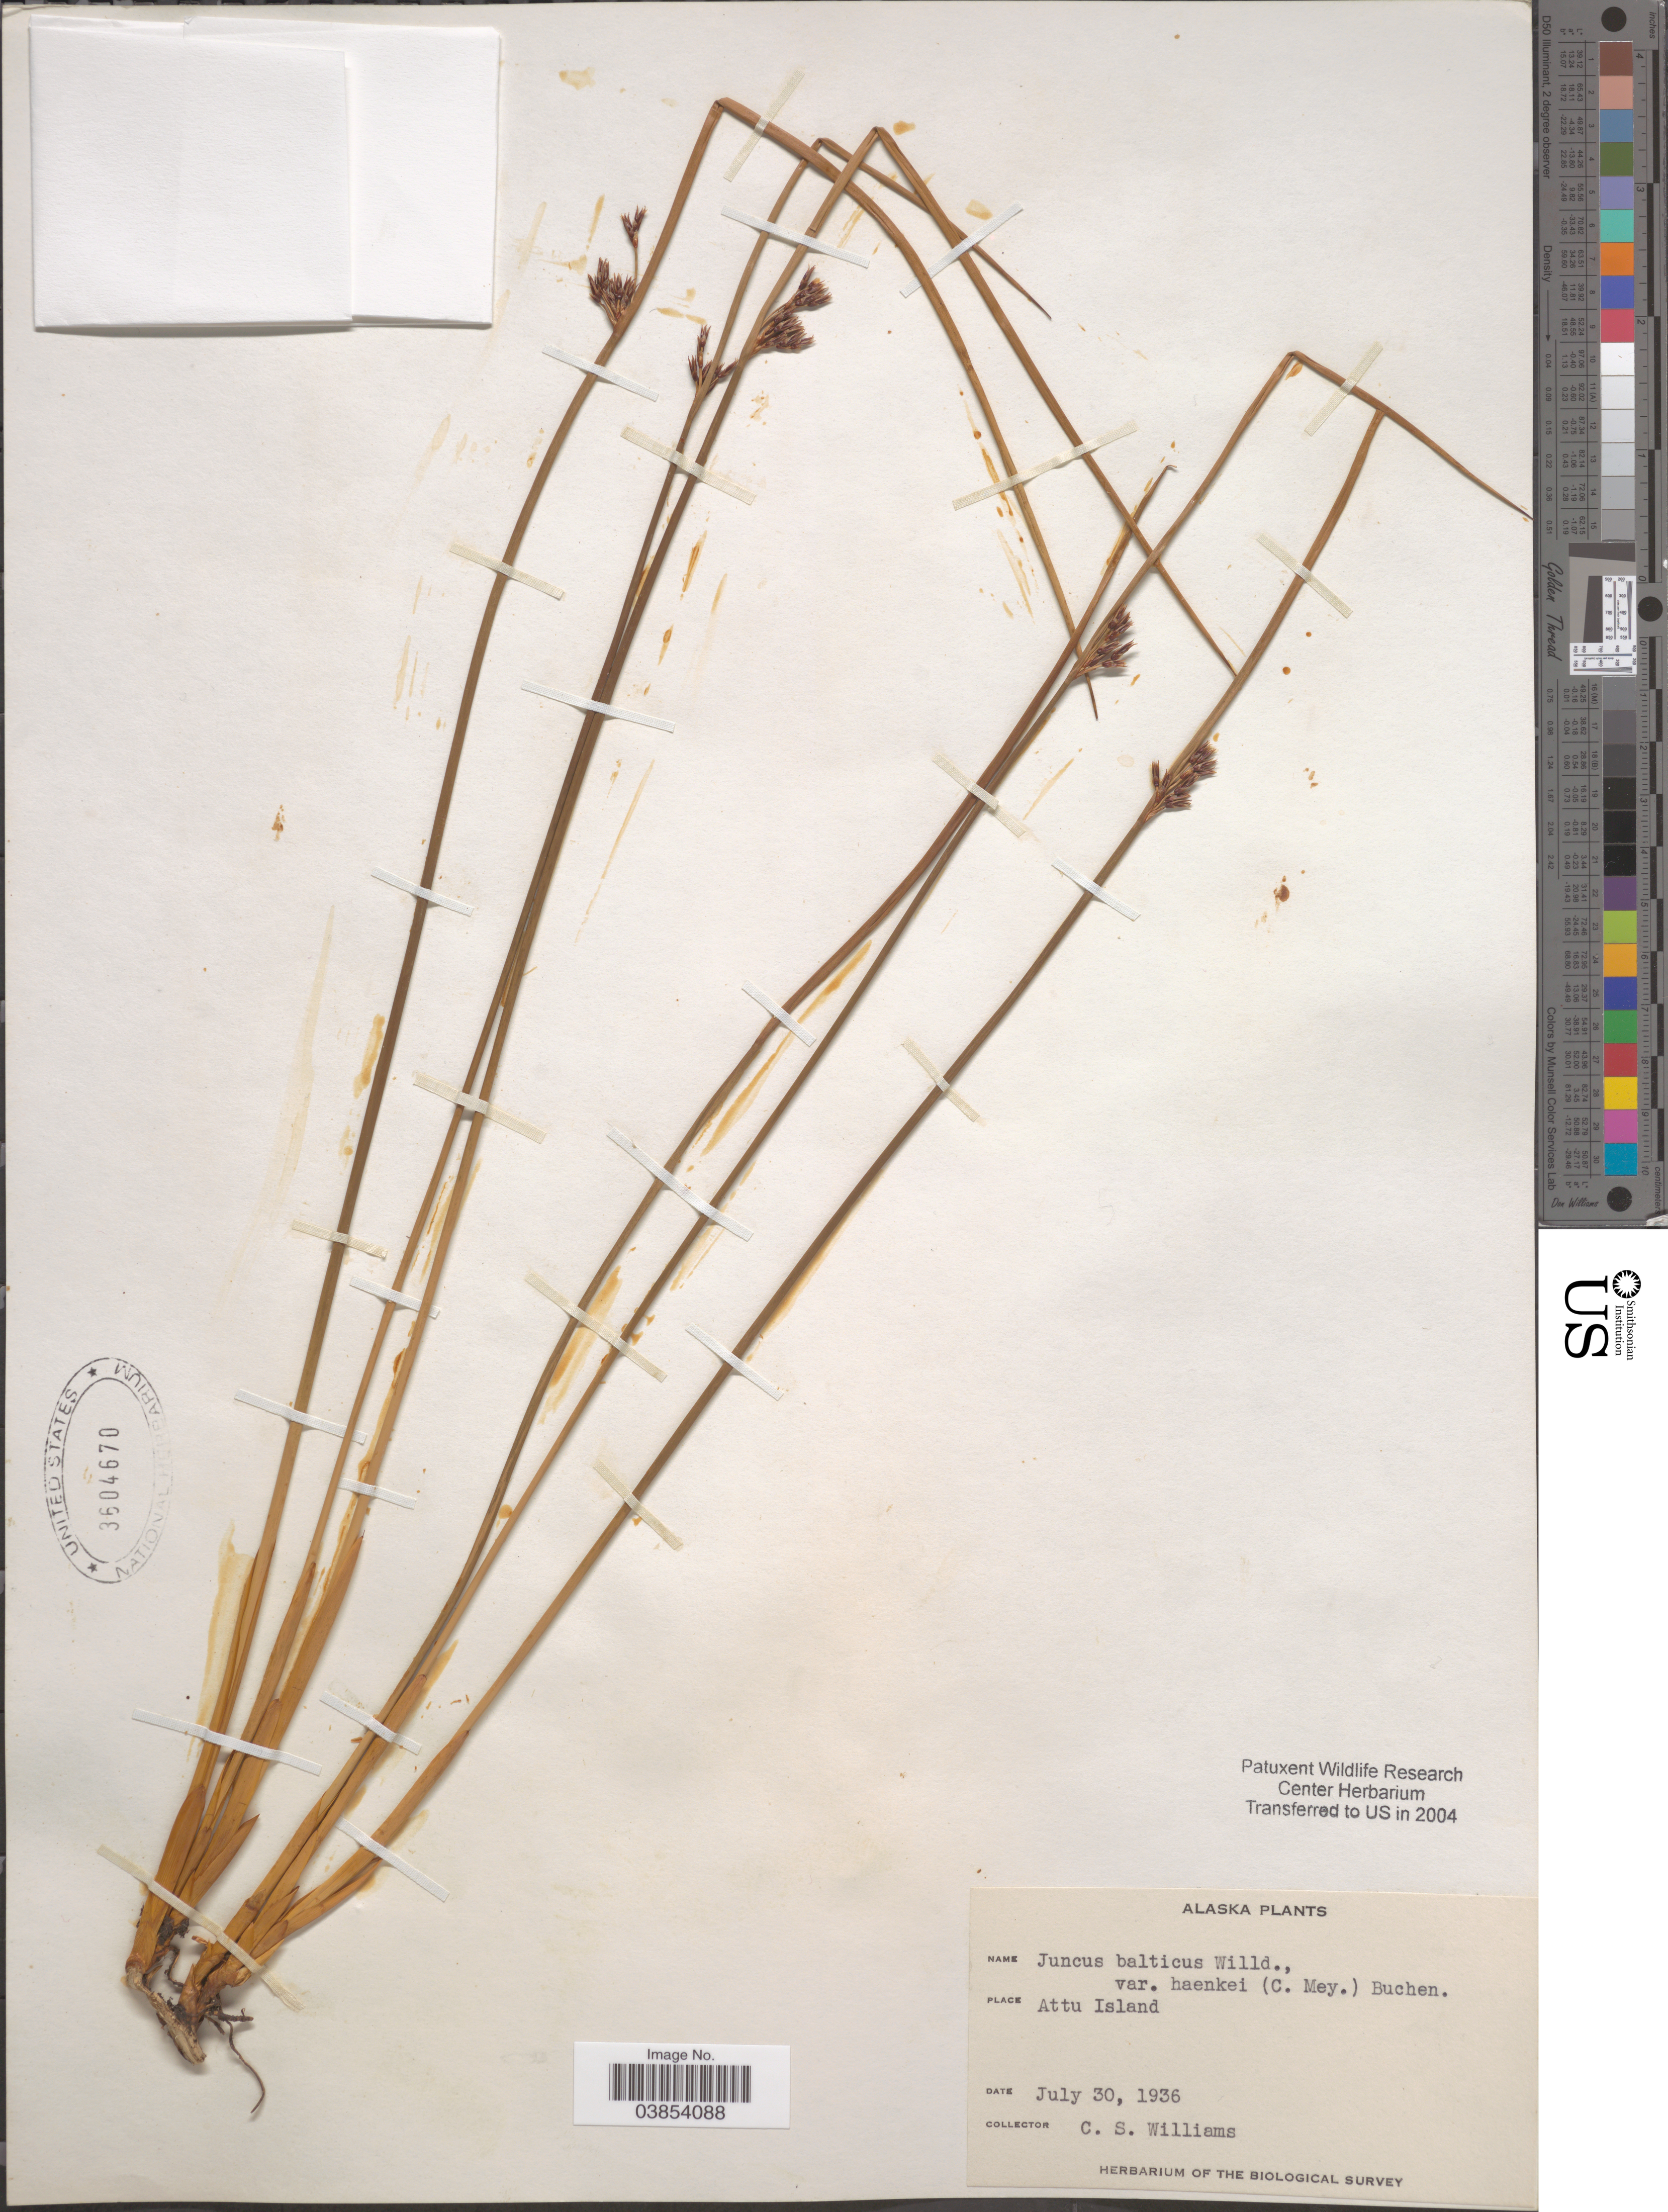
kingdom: Plantae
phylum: Tracheophyta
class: Liliopsida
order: Poales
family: Juncaceae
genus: Juncus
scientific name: Juncus haenkei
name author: E. Mey.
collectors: C. Williams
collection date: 1936-07-30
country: United States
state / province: Alaska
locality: Attu Island.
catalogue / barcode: US 3604670